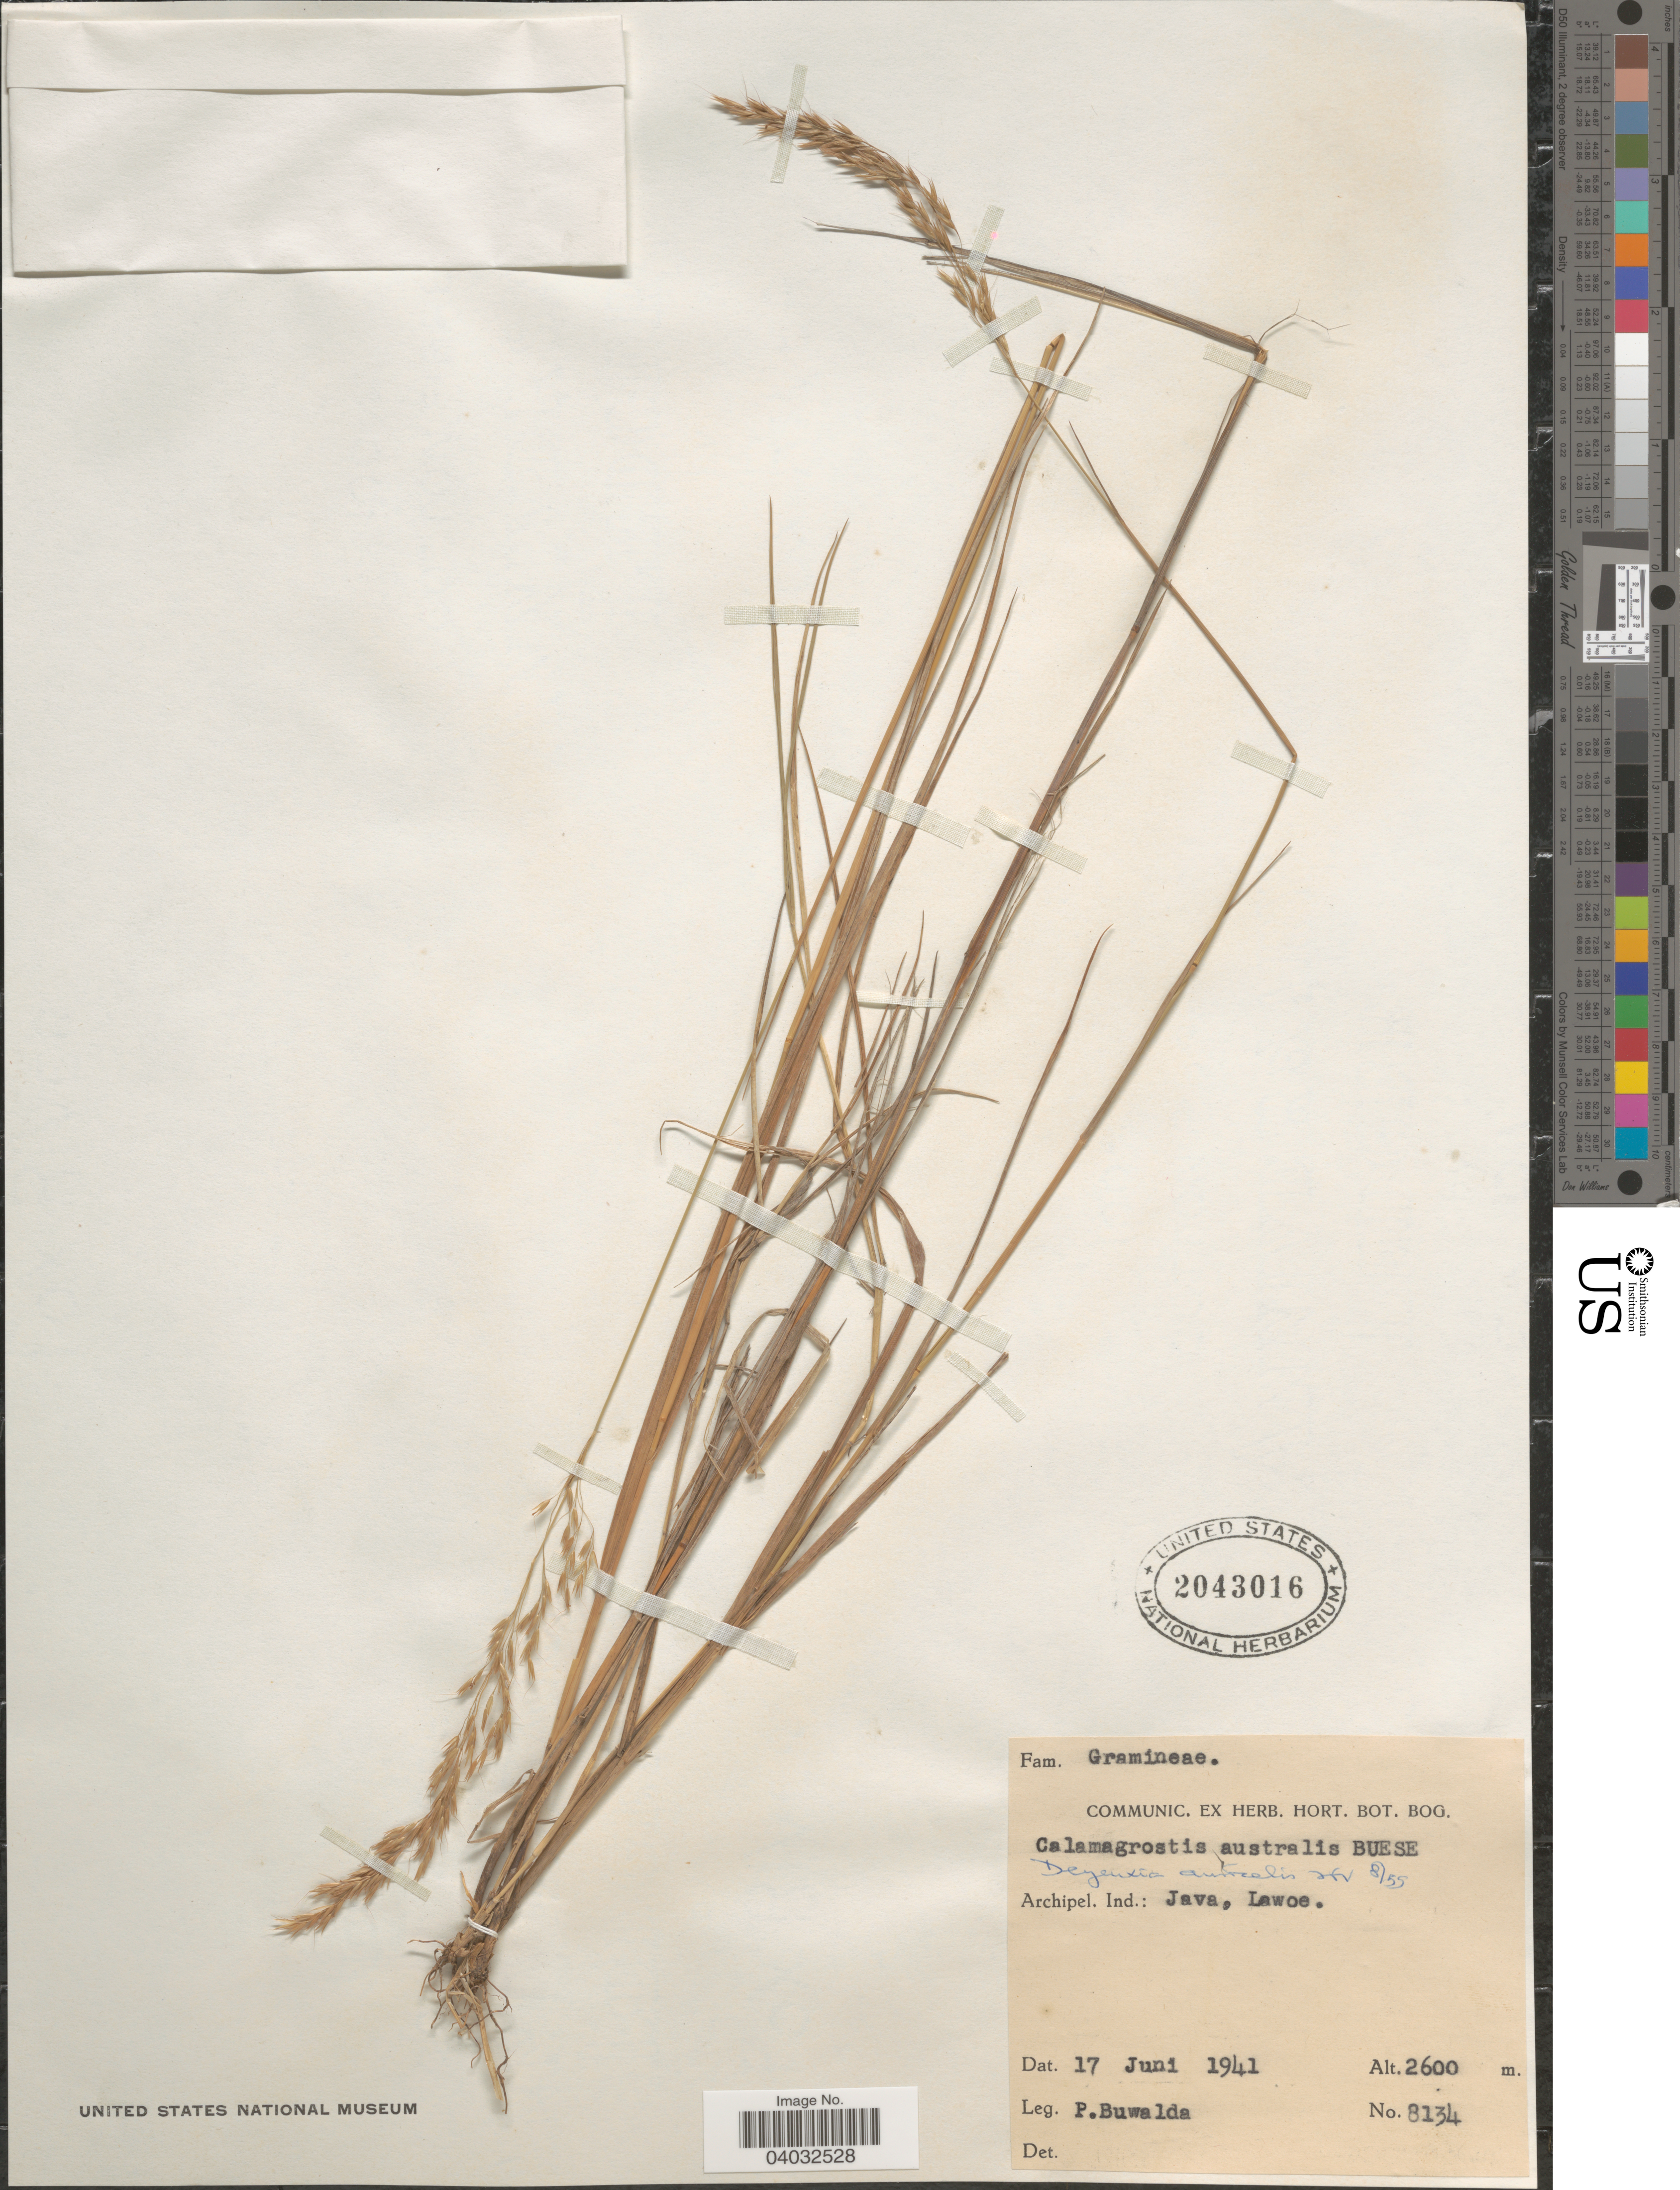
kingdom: Plantae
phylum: Tracheophyta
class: Liliopsida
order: Poales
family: Poaceae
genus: Calamagrostis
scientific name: Calamagrostis australis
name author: (Zoll. & Moritz) Büse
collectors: P. Buwalda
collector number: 8134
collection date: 1941-06-17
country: Indonesia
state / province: Java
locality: Archipel. Ind.: Java, Lawoe.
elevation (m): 2600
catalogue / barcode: US 2043016